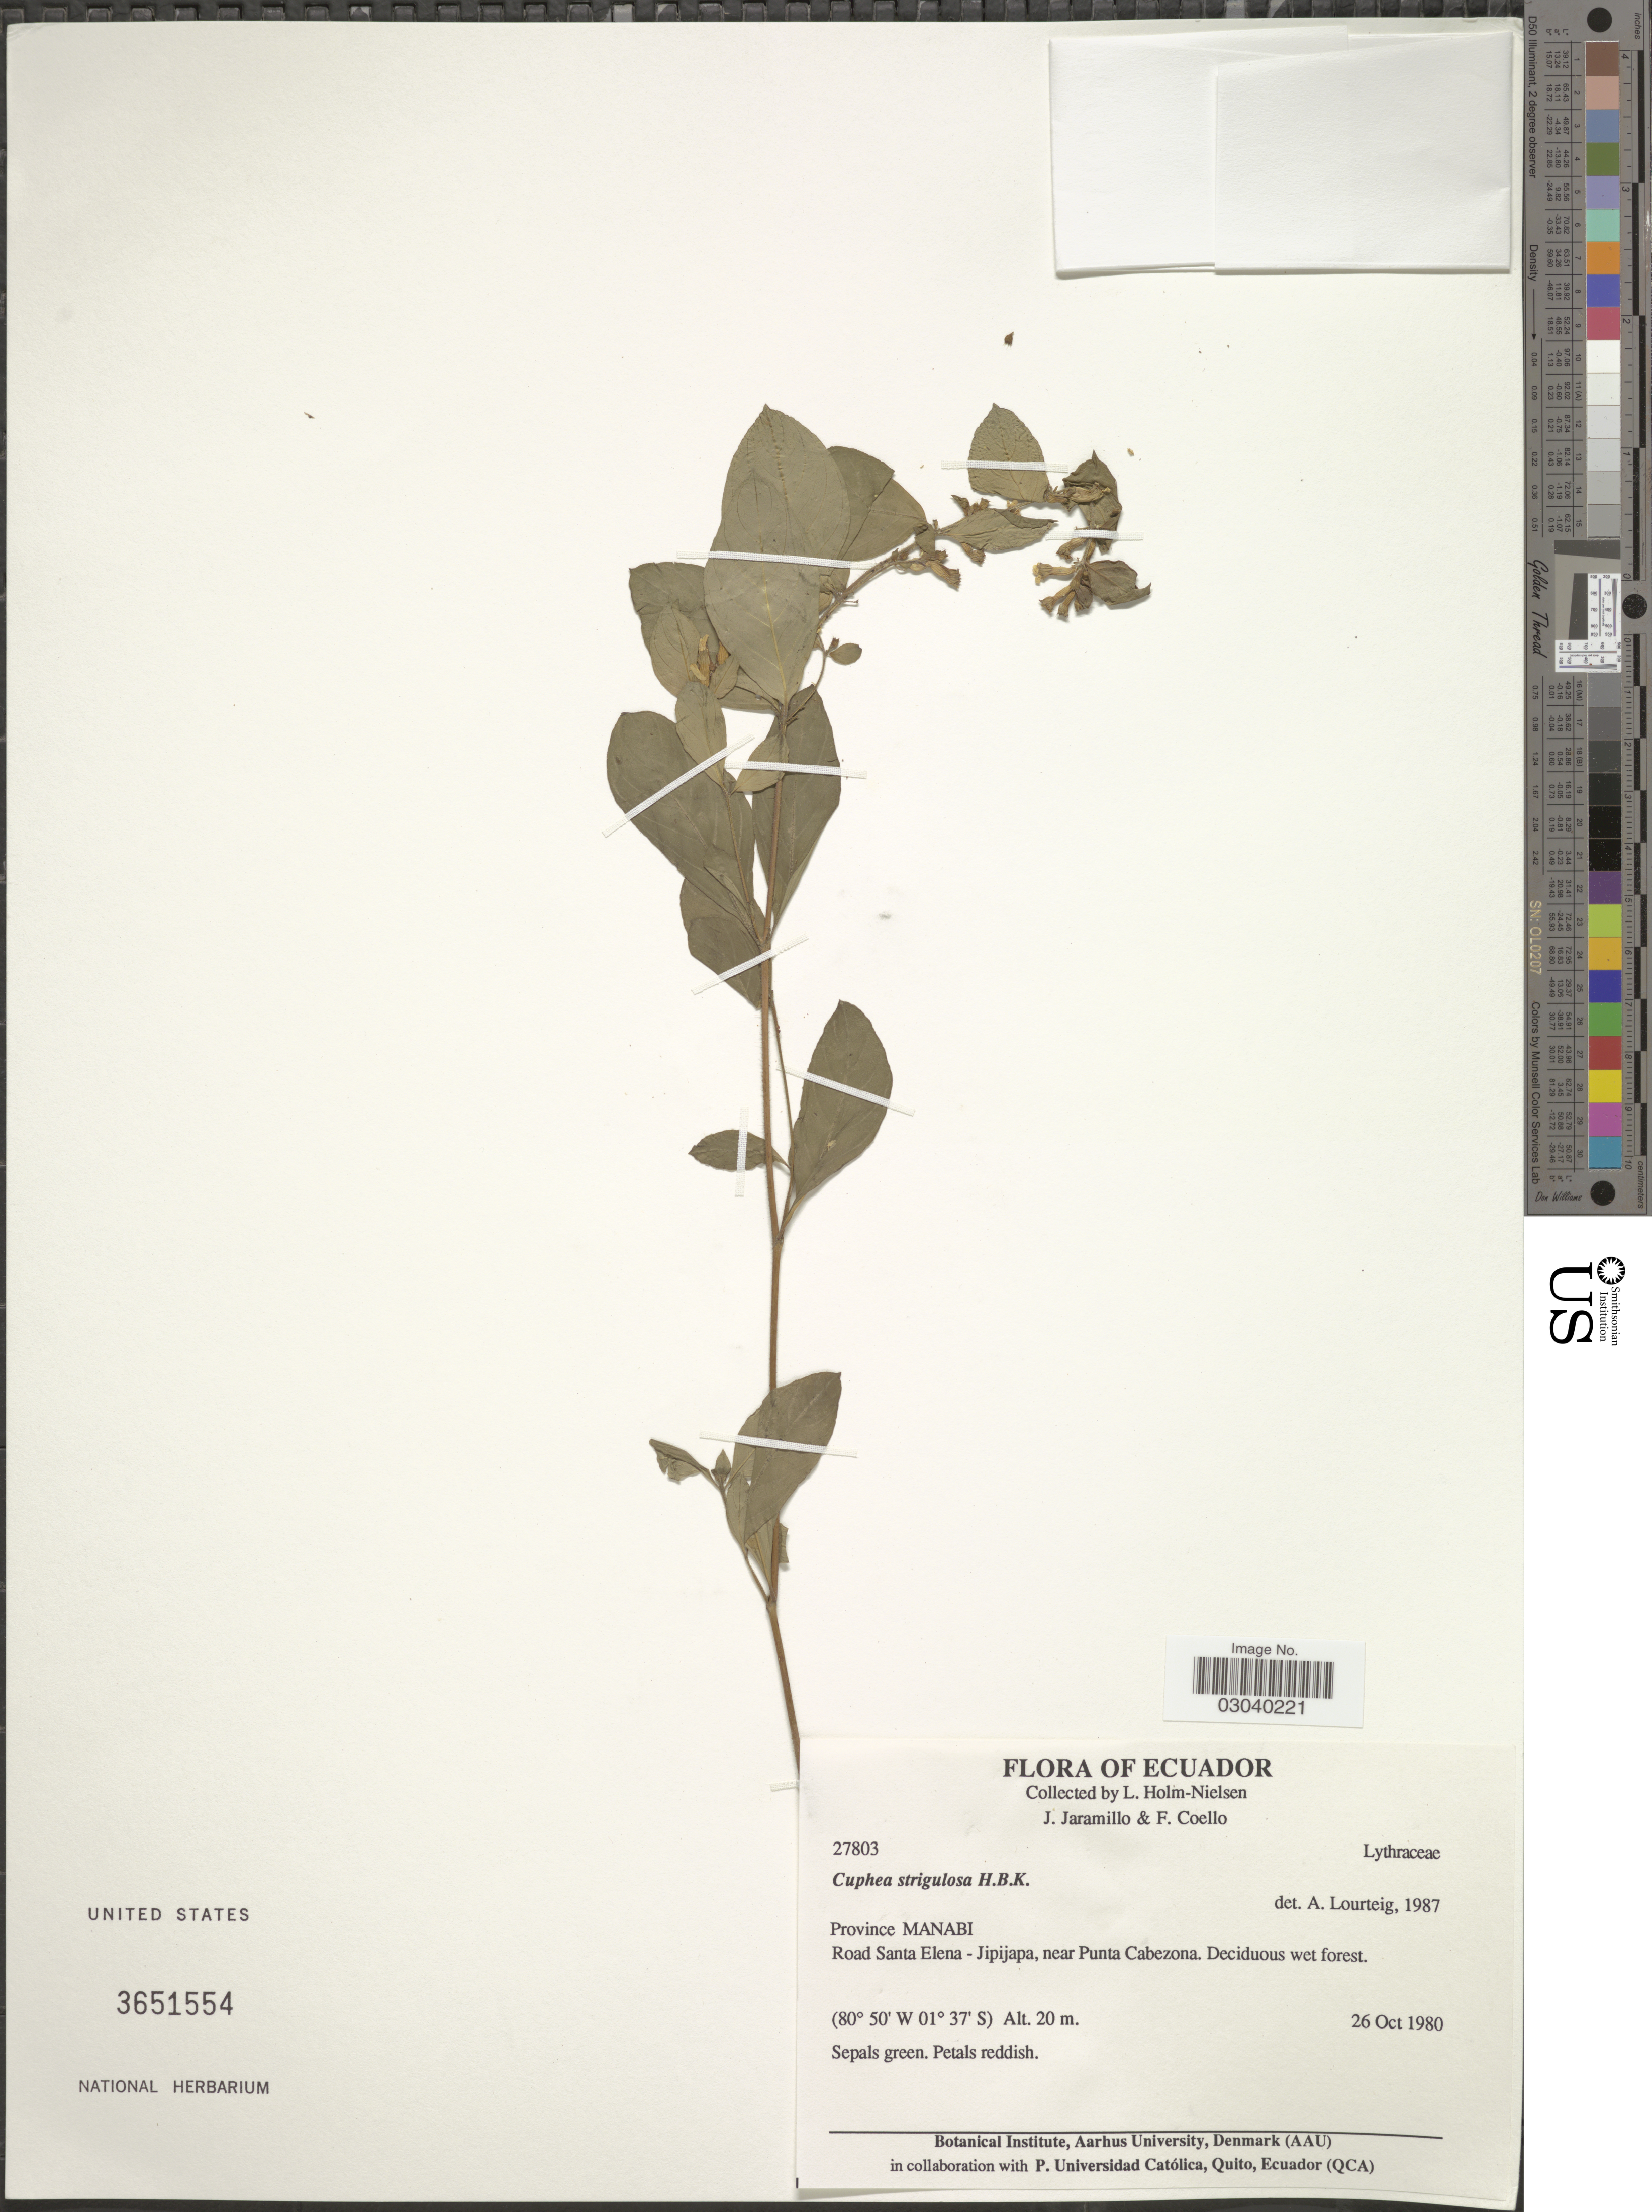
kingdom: Plantae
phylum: Tracheophyta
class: Magnoliopsida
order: Myrtales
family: Lythraceae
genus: Cuphea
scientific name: Cuphea strigulosa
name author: Kunth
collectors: L. Holm-Nielsen, J. Jaramillo & F. Coello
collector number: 27803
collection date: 1980-10-26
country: Ecuador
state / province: Manabí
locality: Road Santa Elena-Jipijapa, near Punta Cabezona.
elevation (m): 20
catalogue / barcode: US 3651554